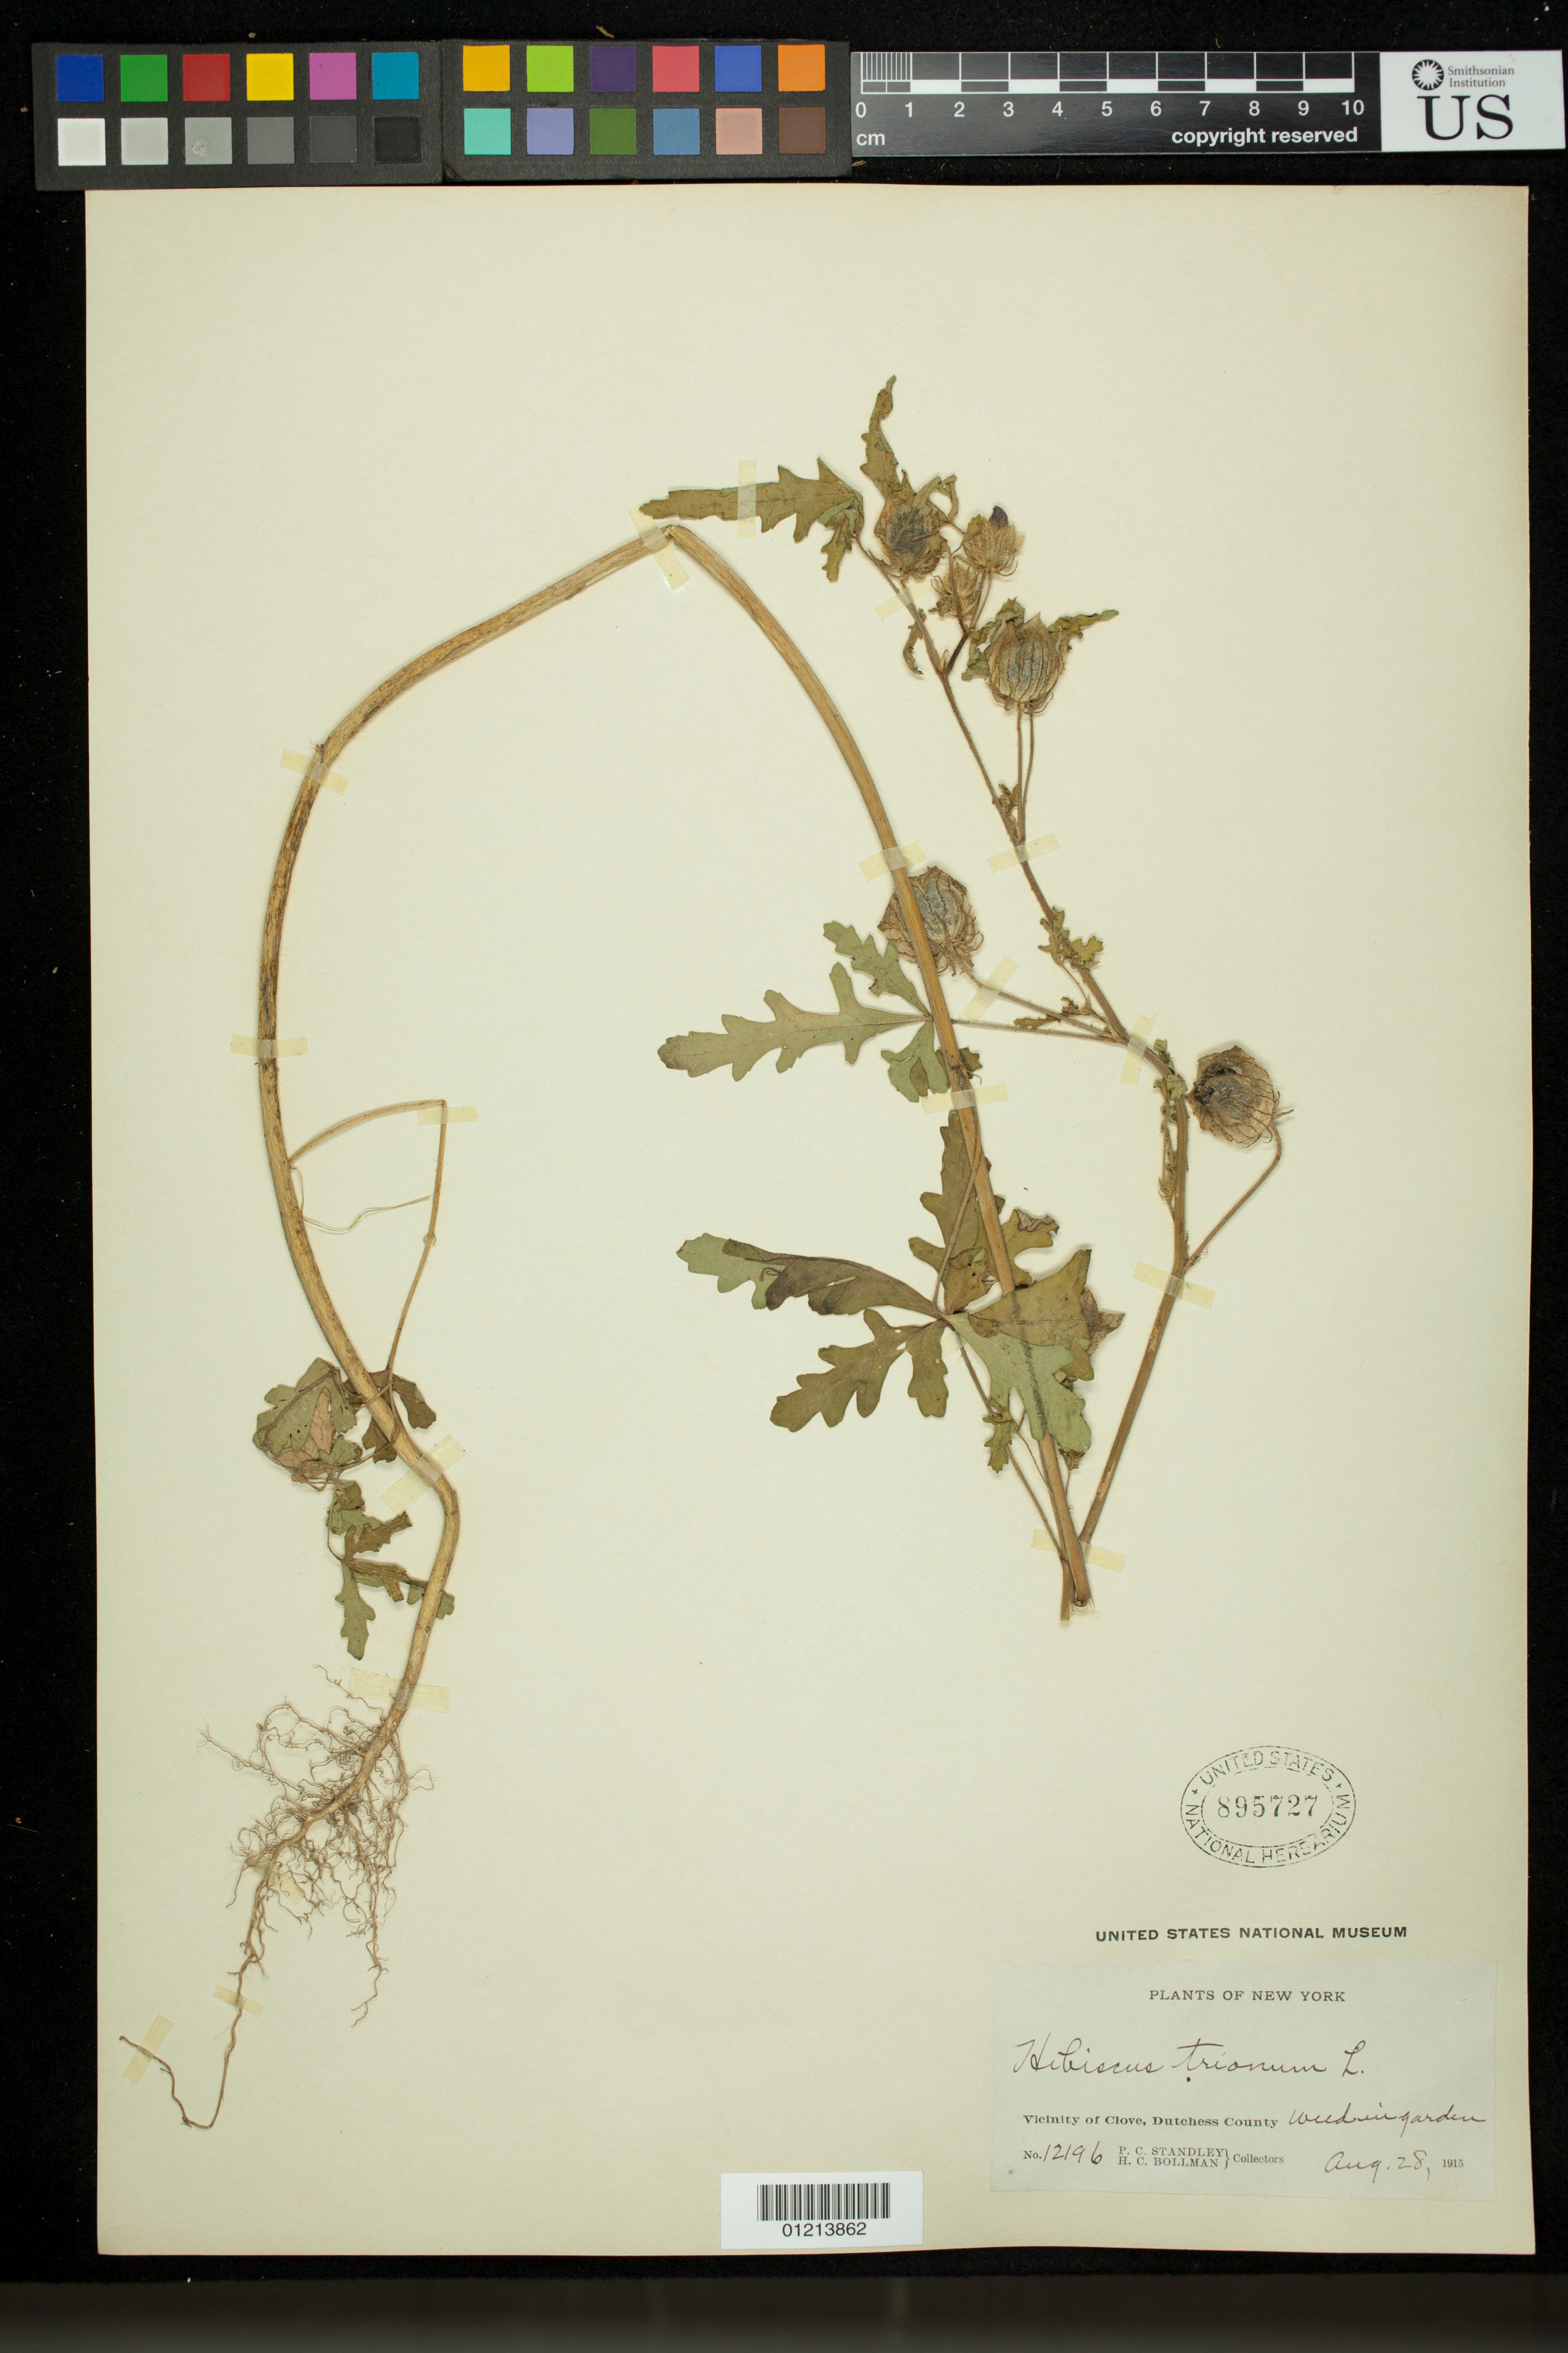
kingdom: Plantae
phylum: Tracheophyta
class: Magnoliopsida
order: Malvales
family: Malvaceae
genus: Hibiscus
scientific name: Hibiscus trionum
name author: L.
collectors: P. C. Standley & H. C. Bollman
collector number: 12196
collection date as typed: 28 Aug 1915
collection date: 1915-08-28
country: United States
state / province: New York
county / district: Dutchess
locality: Vicinity of Clove, Dutchess County. Weed in garden.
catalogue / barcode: US 895727